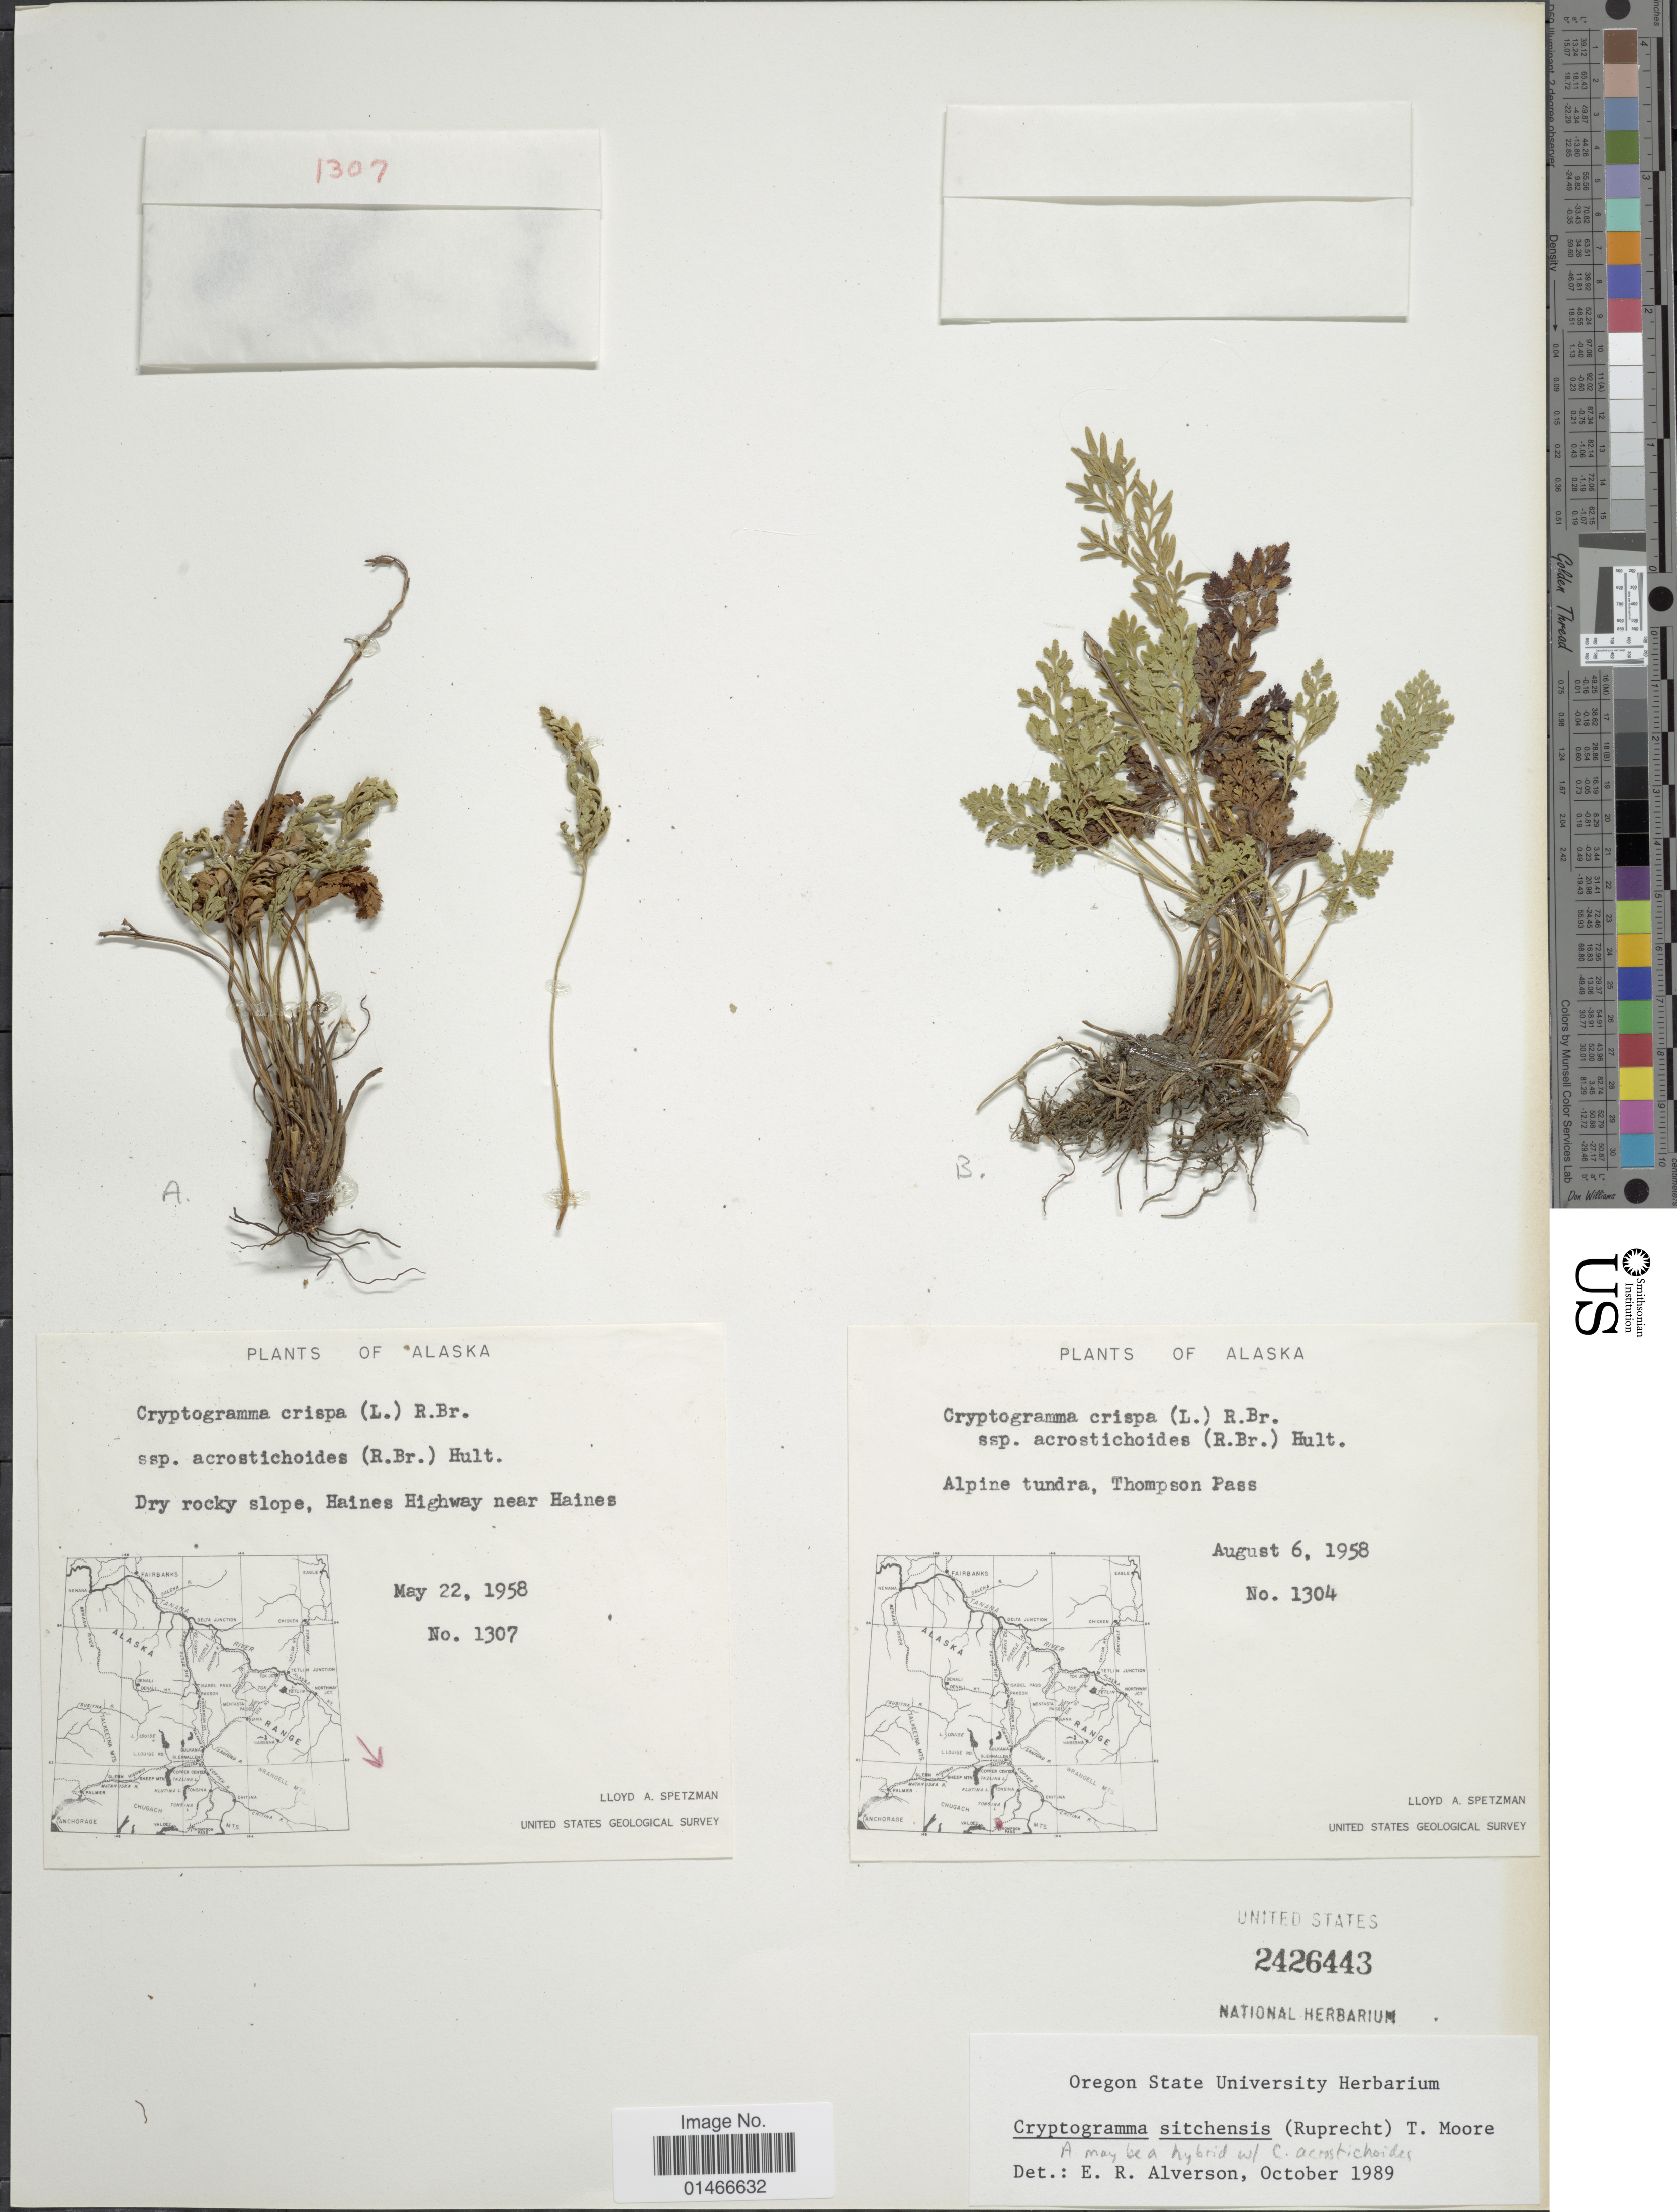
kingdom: Plantae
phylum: Tracheophyta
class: Polypodiopsida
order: Polypodiales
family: Pteridaceae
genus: Cryptogramma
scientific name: Cryptogramma sitchensis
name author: (Rupr.) T. Moore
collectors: L. Spetzman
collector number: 1307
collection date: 1958-05-22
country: United States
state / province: Alaska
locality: Dry rocky slope, Haines Highway near Haines.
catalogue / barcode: US 2426443